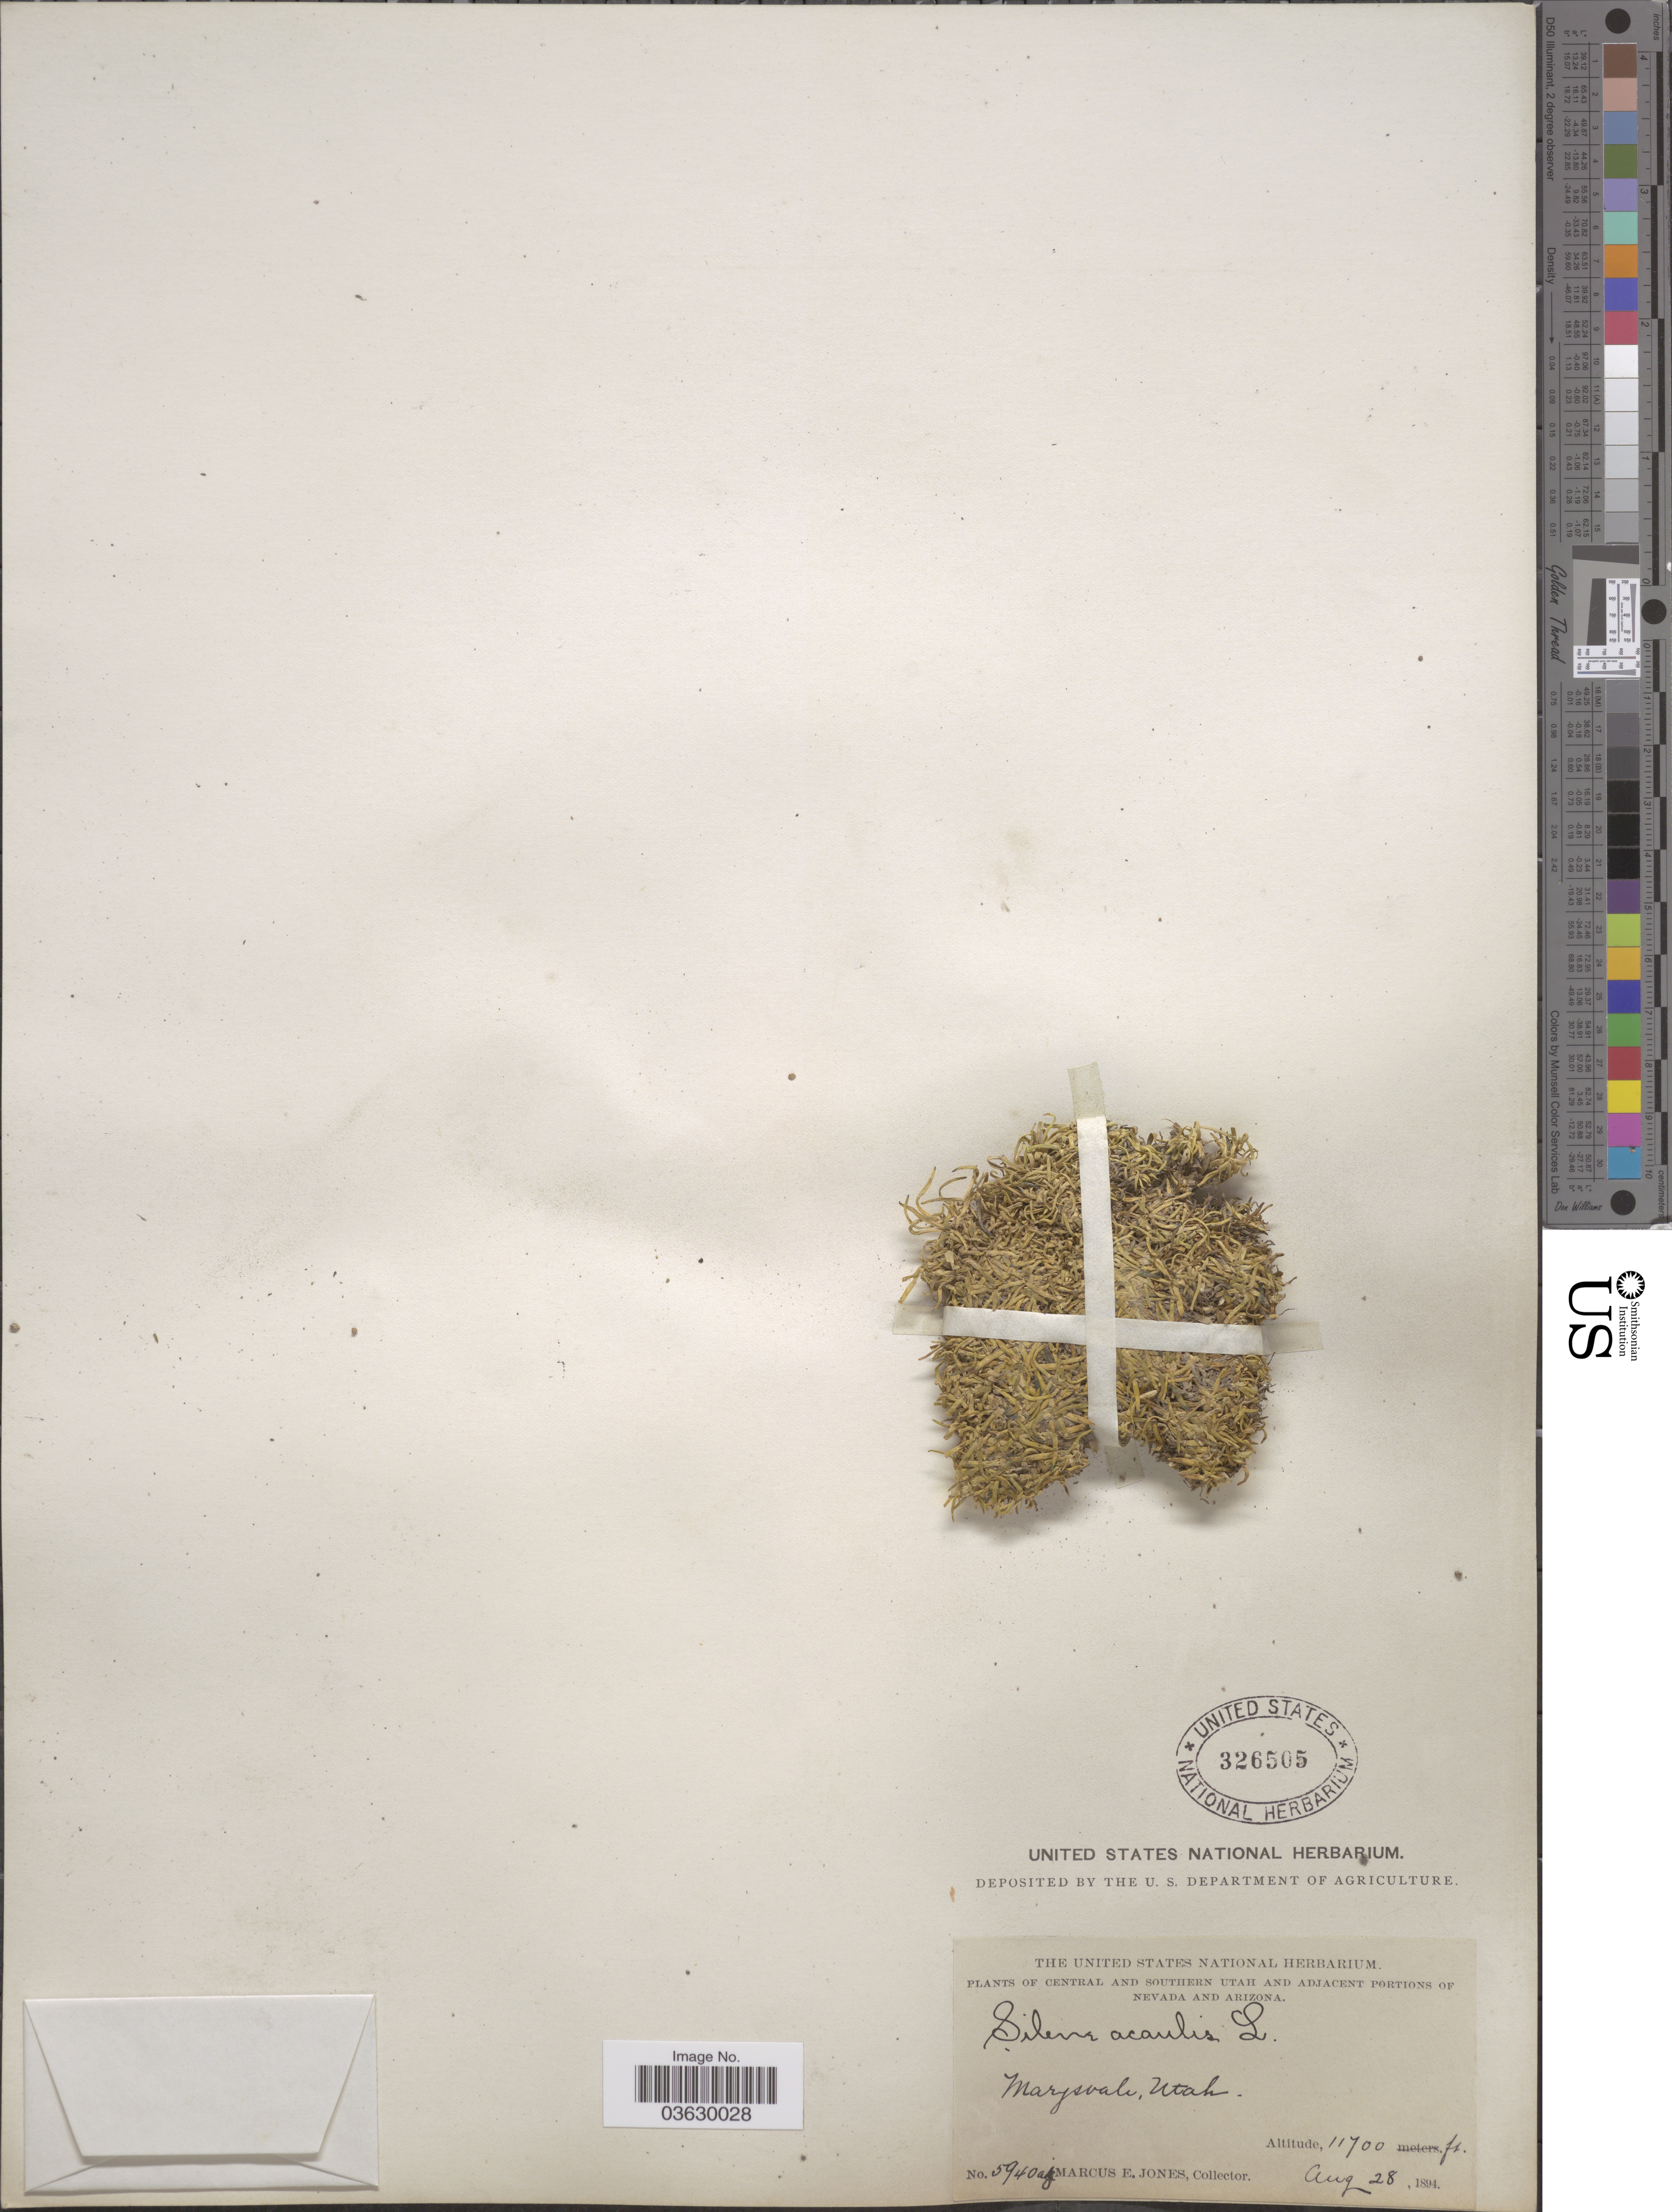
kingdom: Plantae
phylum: Tracheophyta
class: Magnoliopsida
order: Caryophyllales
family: Caryophyllaceae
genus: Silene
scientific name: Silene acaulis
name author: (L.) Jacq.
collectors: M. E. Jones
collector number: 5940aj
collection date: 1894-08-28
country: United States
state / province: Utah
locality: Central and Southern Utah. Marysvale.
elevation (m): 3566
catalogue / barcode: US 326505